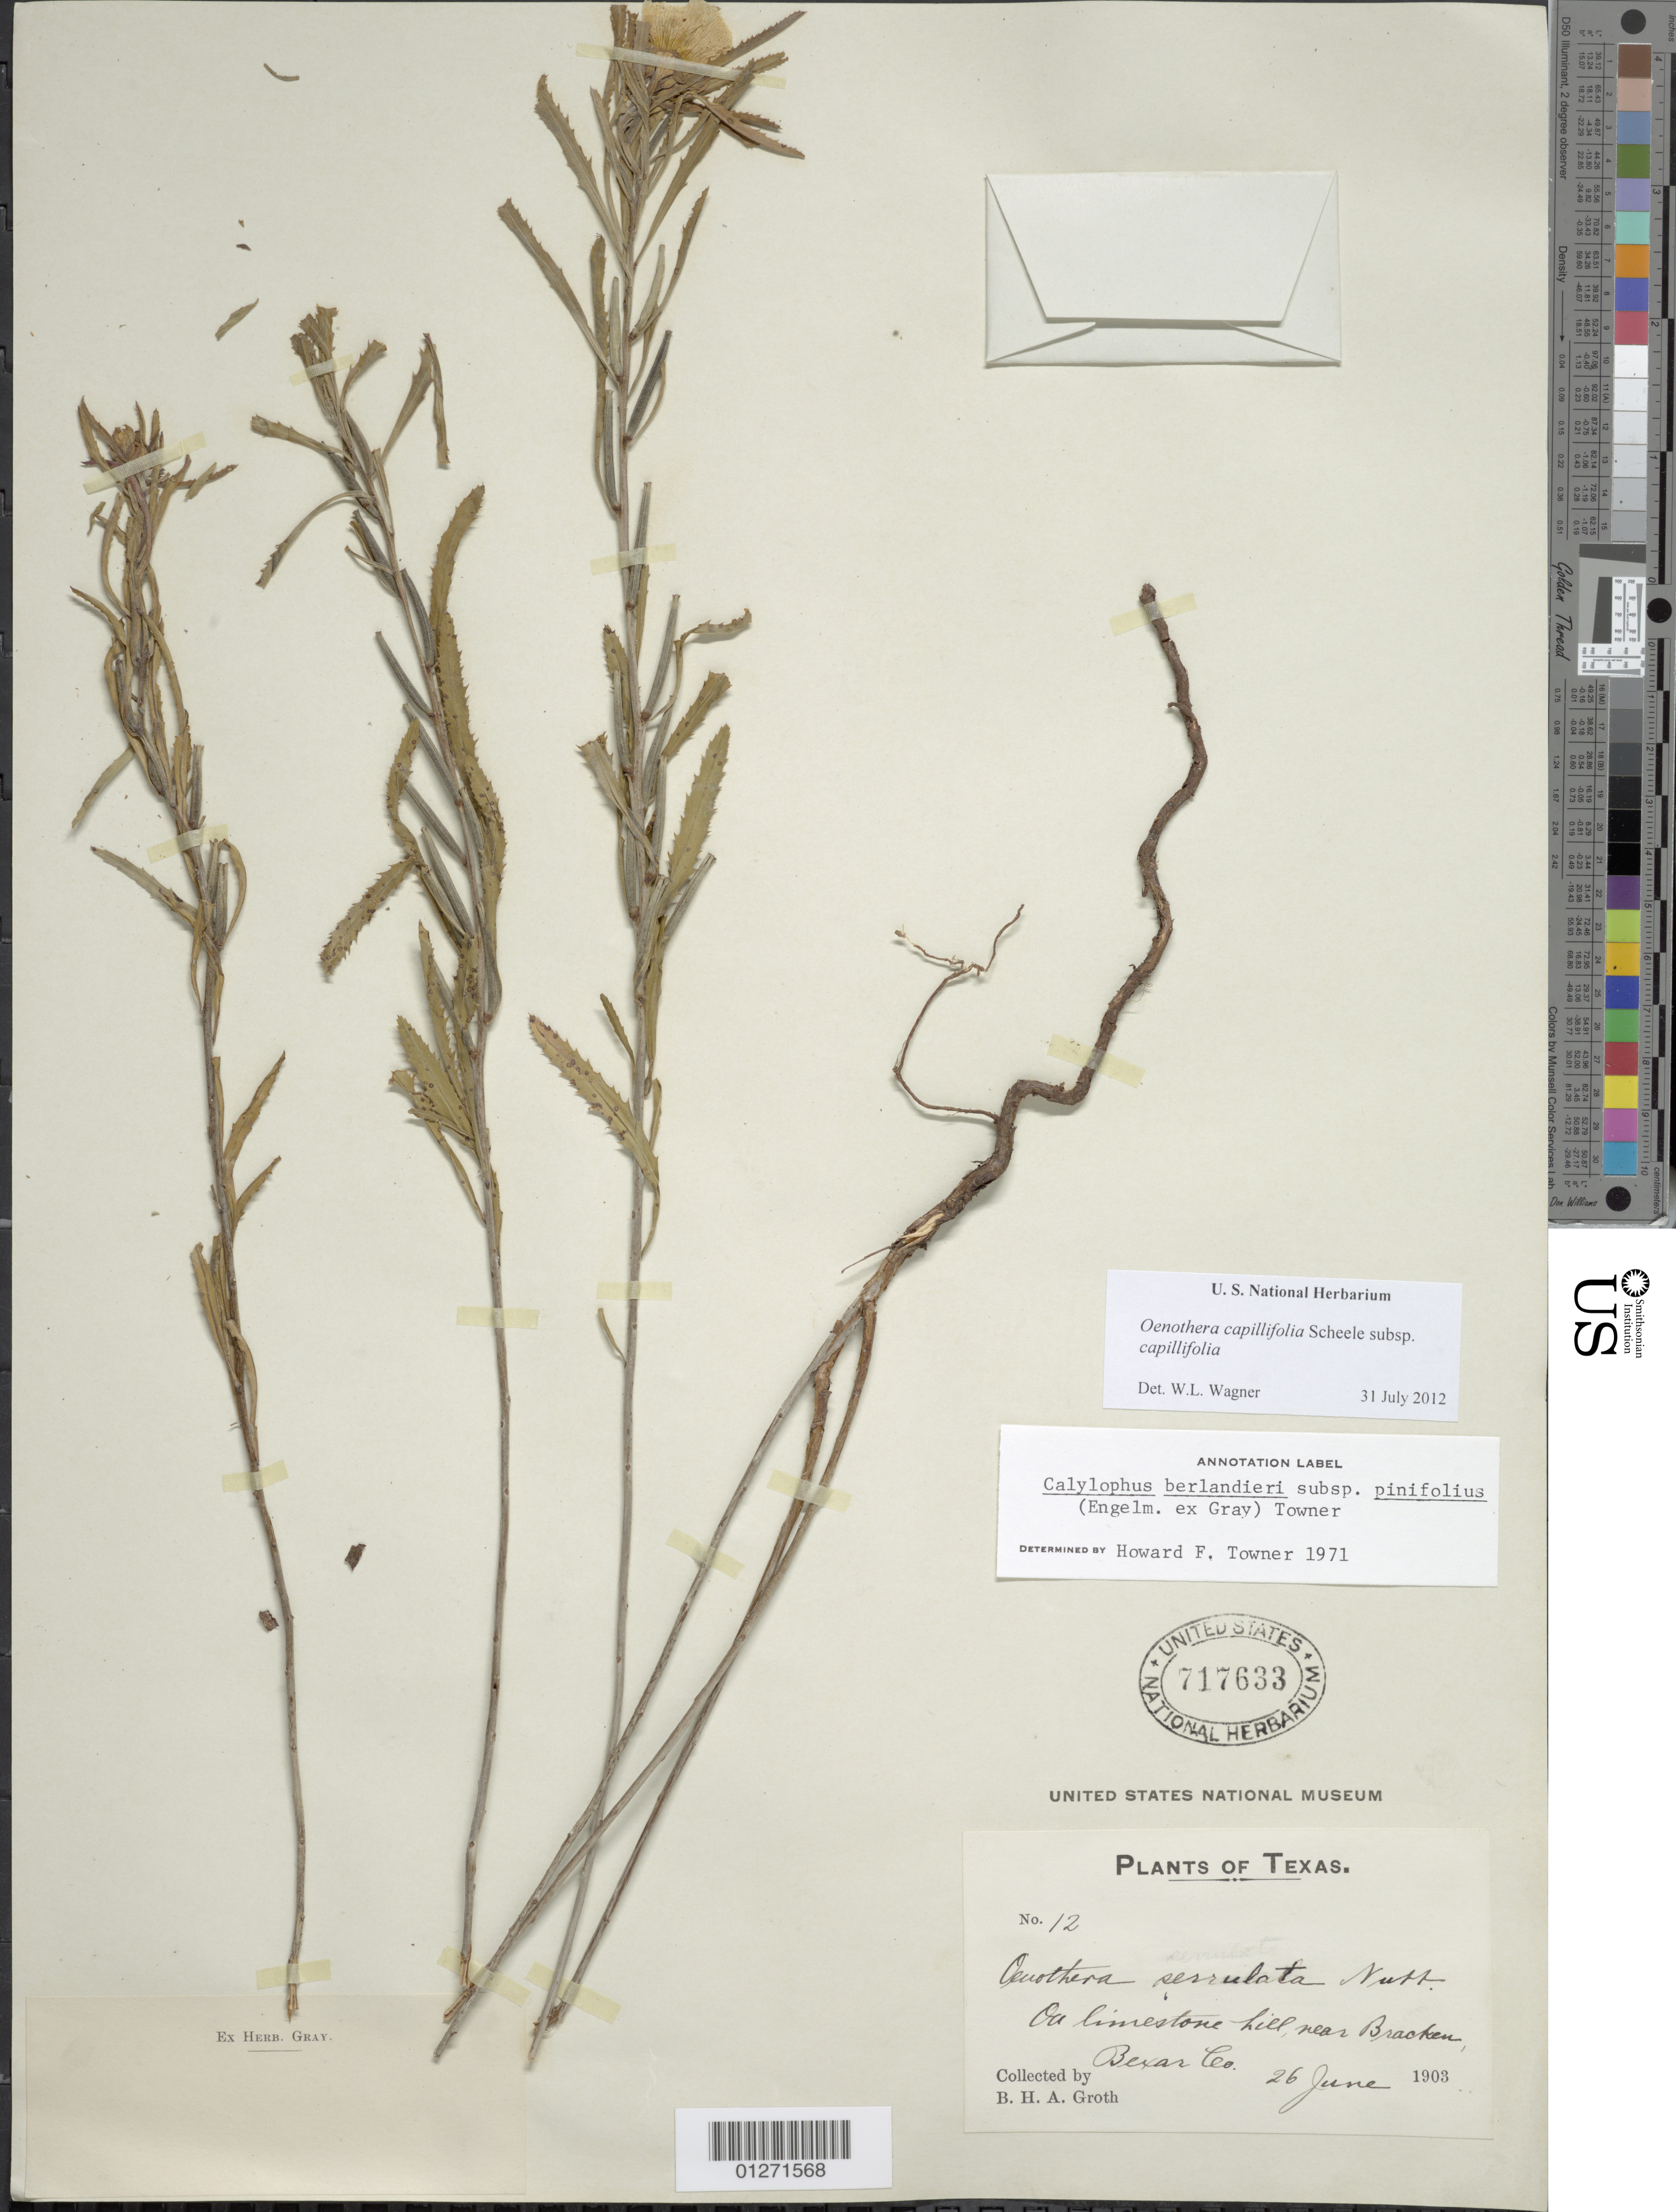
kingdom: Plantae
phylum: Tracheophyta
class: Magnoliopsida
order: Myrtales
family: Onagraceae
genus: Oenothera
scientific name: Oenothera capillifolia subsp. capillifolia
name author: Scheele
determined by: Wagner, W. L., (BOT), Smithsonian Institution - National Museum of Natural History (UNITED STATES)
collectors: B. Groth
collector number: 12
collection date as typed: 26 Jun 1903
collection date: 1903-06-26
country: United States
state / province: Texas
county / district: Bexar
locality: On limestone hill, near Bracken, Bexar Co.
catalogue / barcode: US 717633